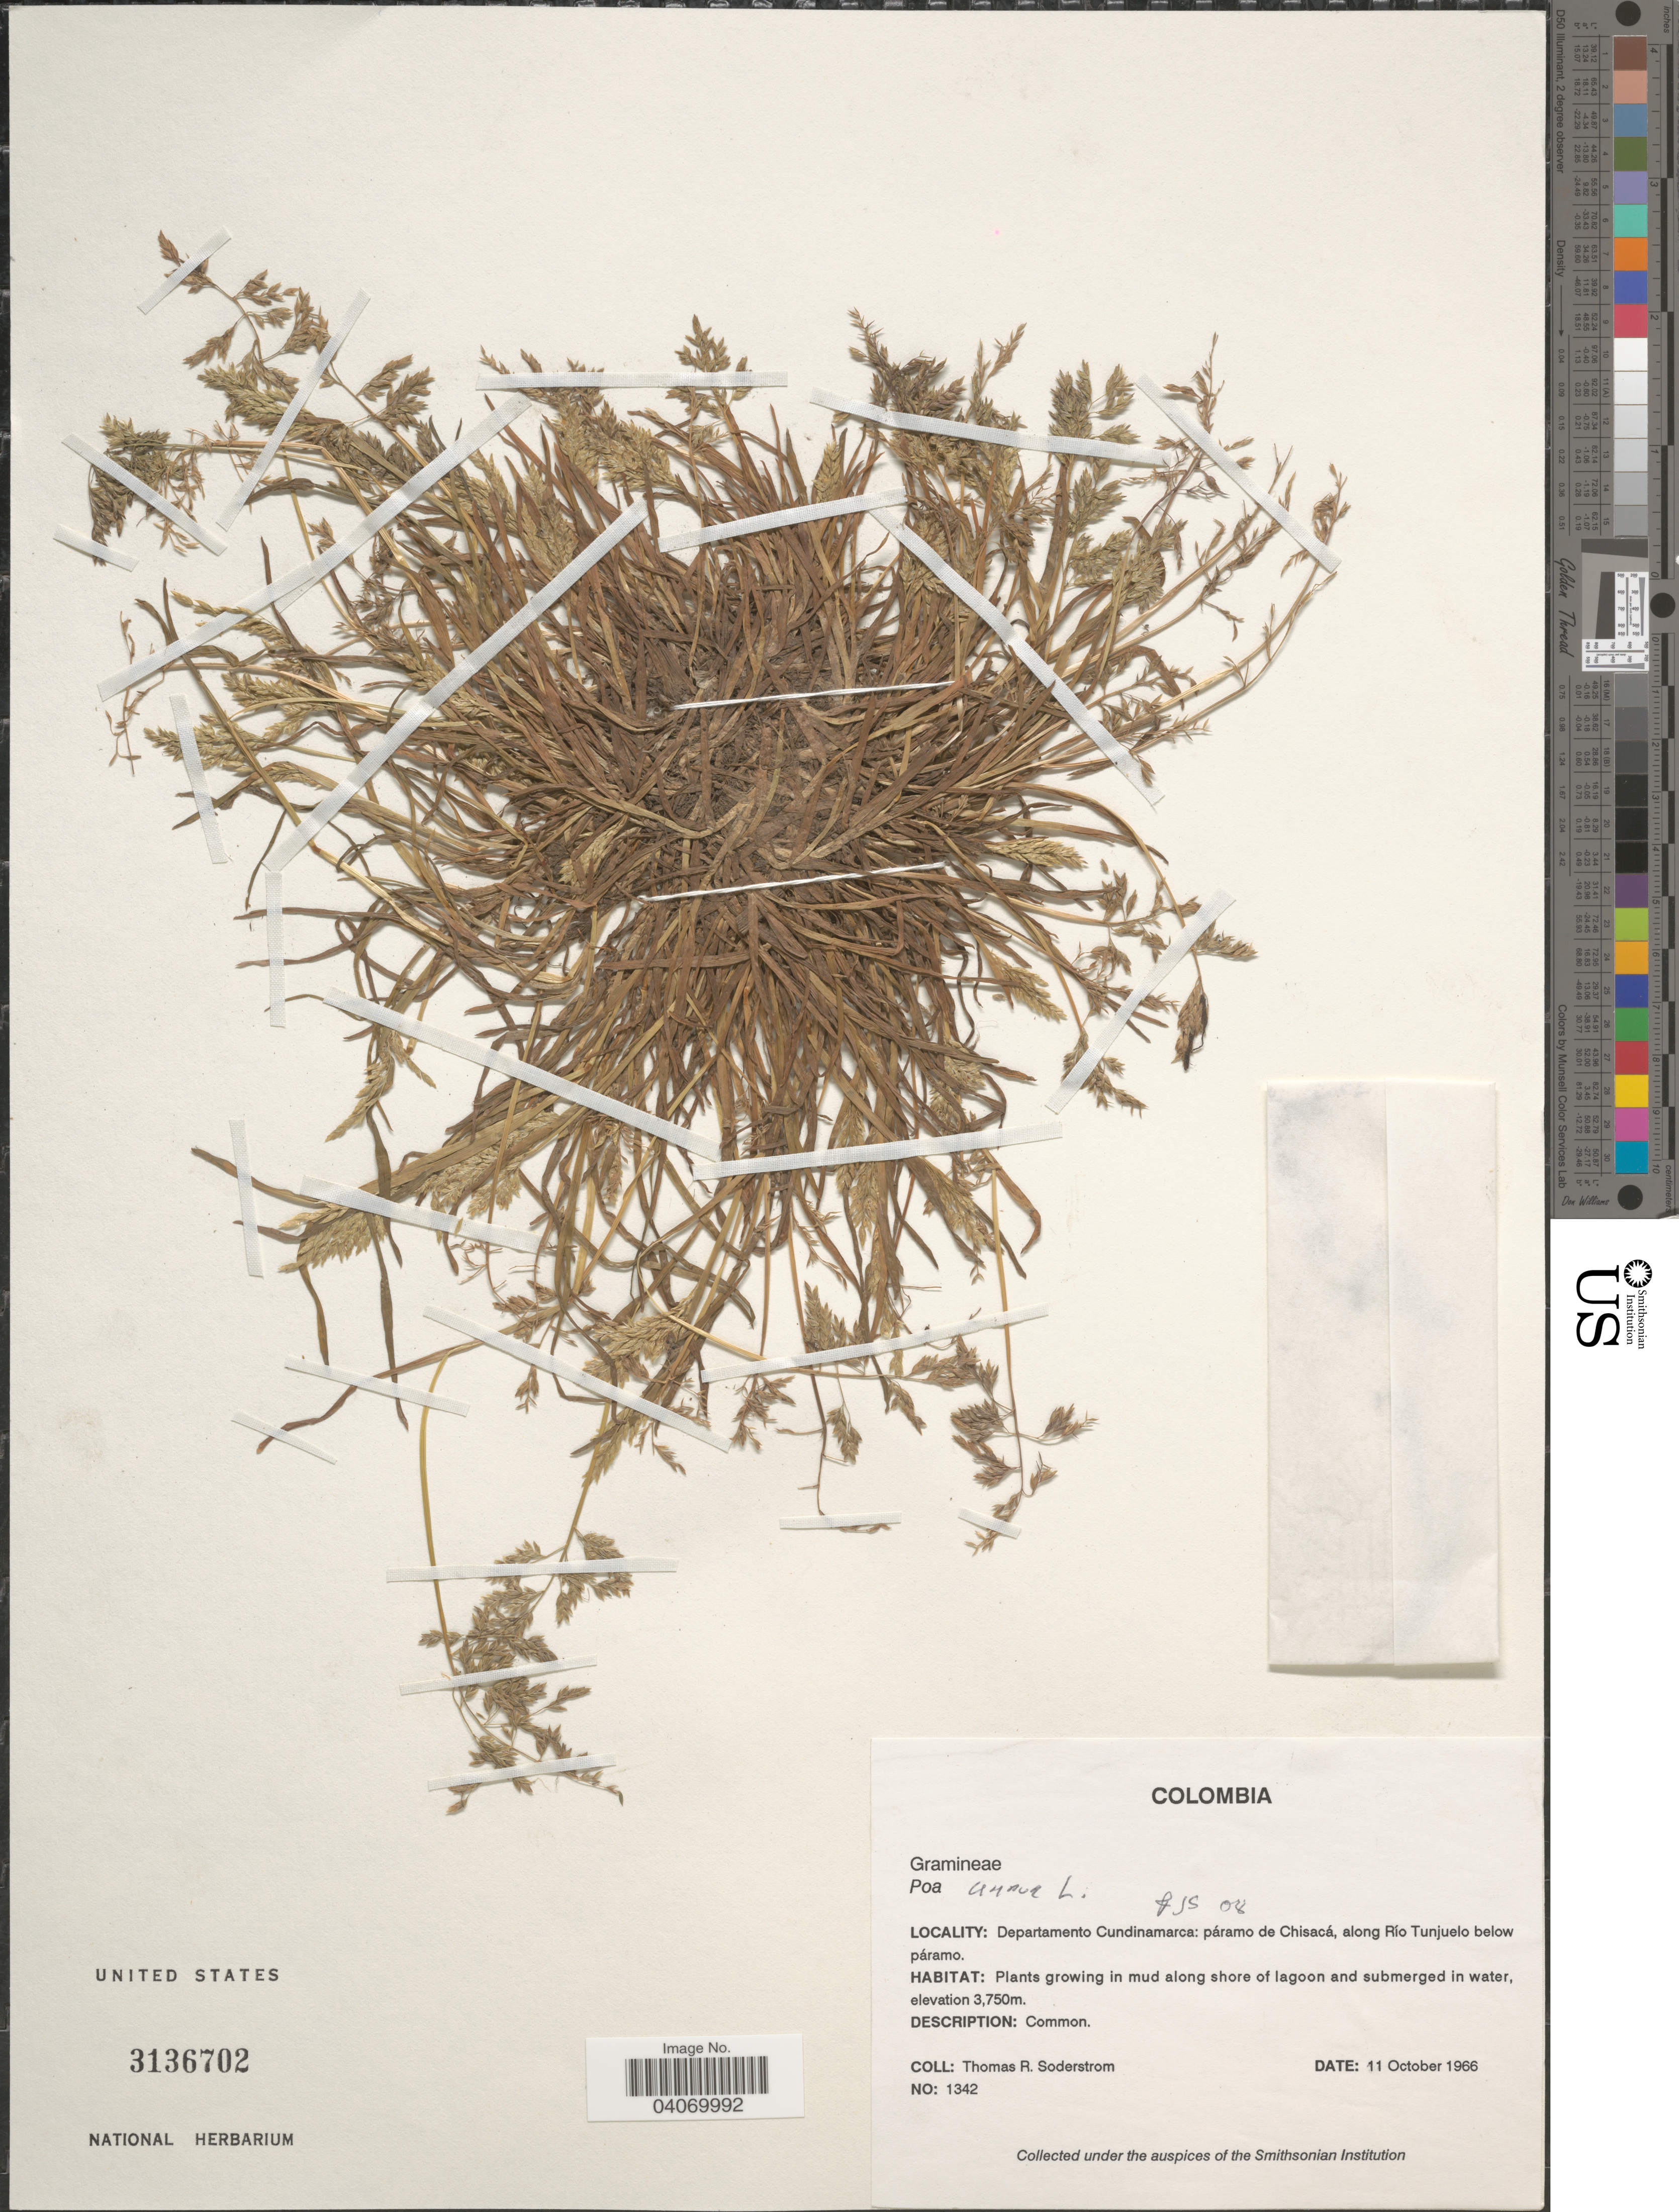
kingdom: Plantae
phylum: Tracheophyta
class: Liliopsida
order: Poales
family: Poaceae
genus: Poa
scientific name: Poa annua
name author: L.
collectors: T. R. Soderstrom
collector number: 1342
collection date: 1966-10-11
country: Colombia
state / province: Cundinamarca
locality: Departamento Cundinamarca: páramo de Chisacá, along Río Tunjuelo below páramo.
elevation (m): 3750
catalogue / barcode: US 3136702